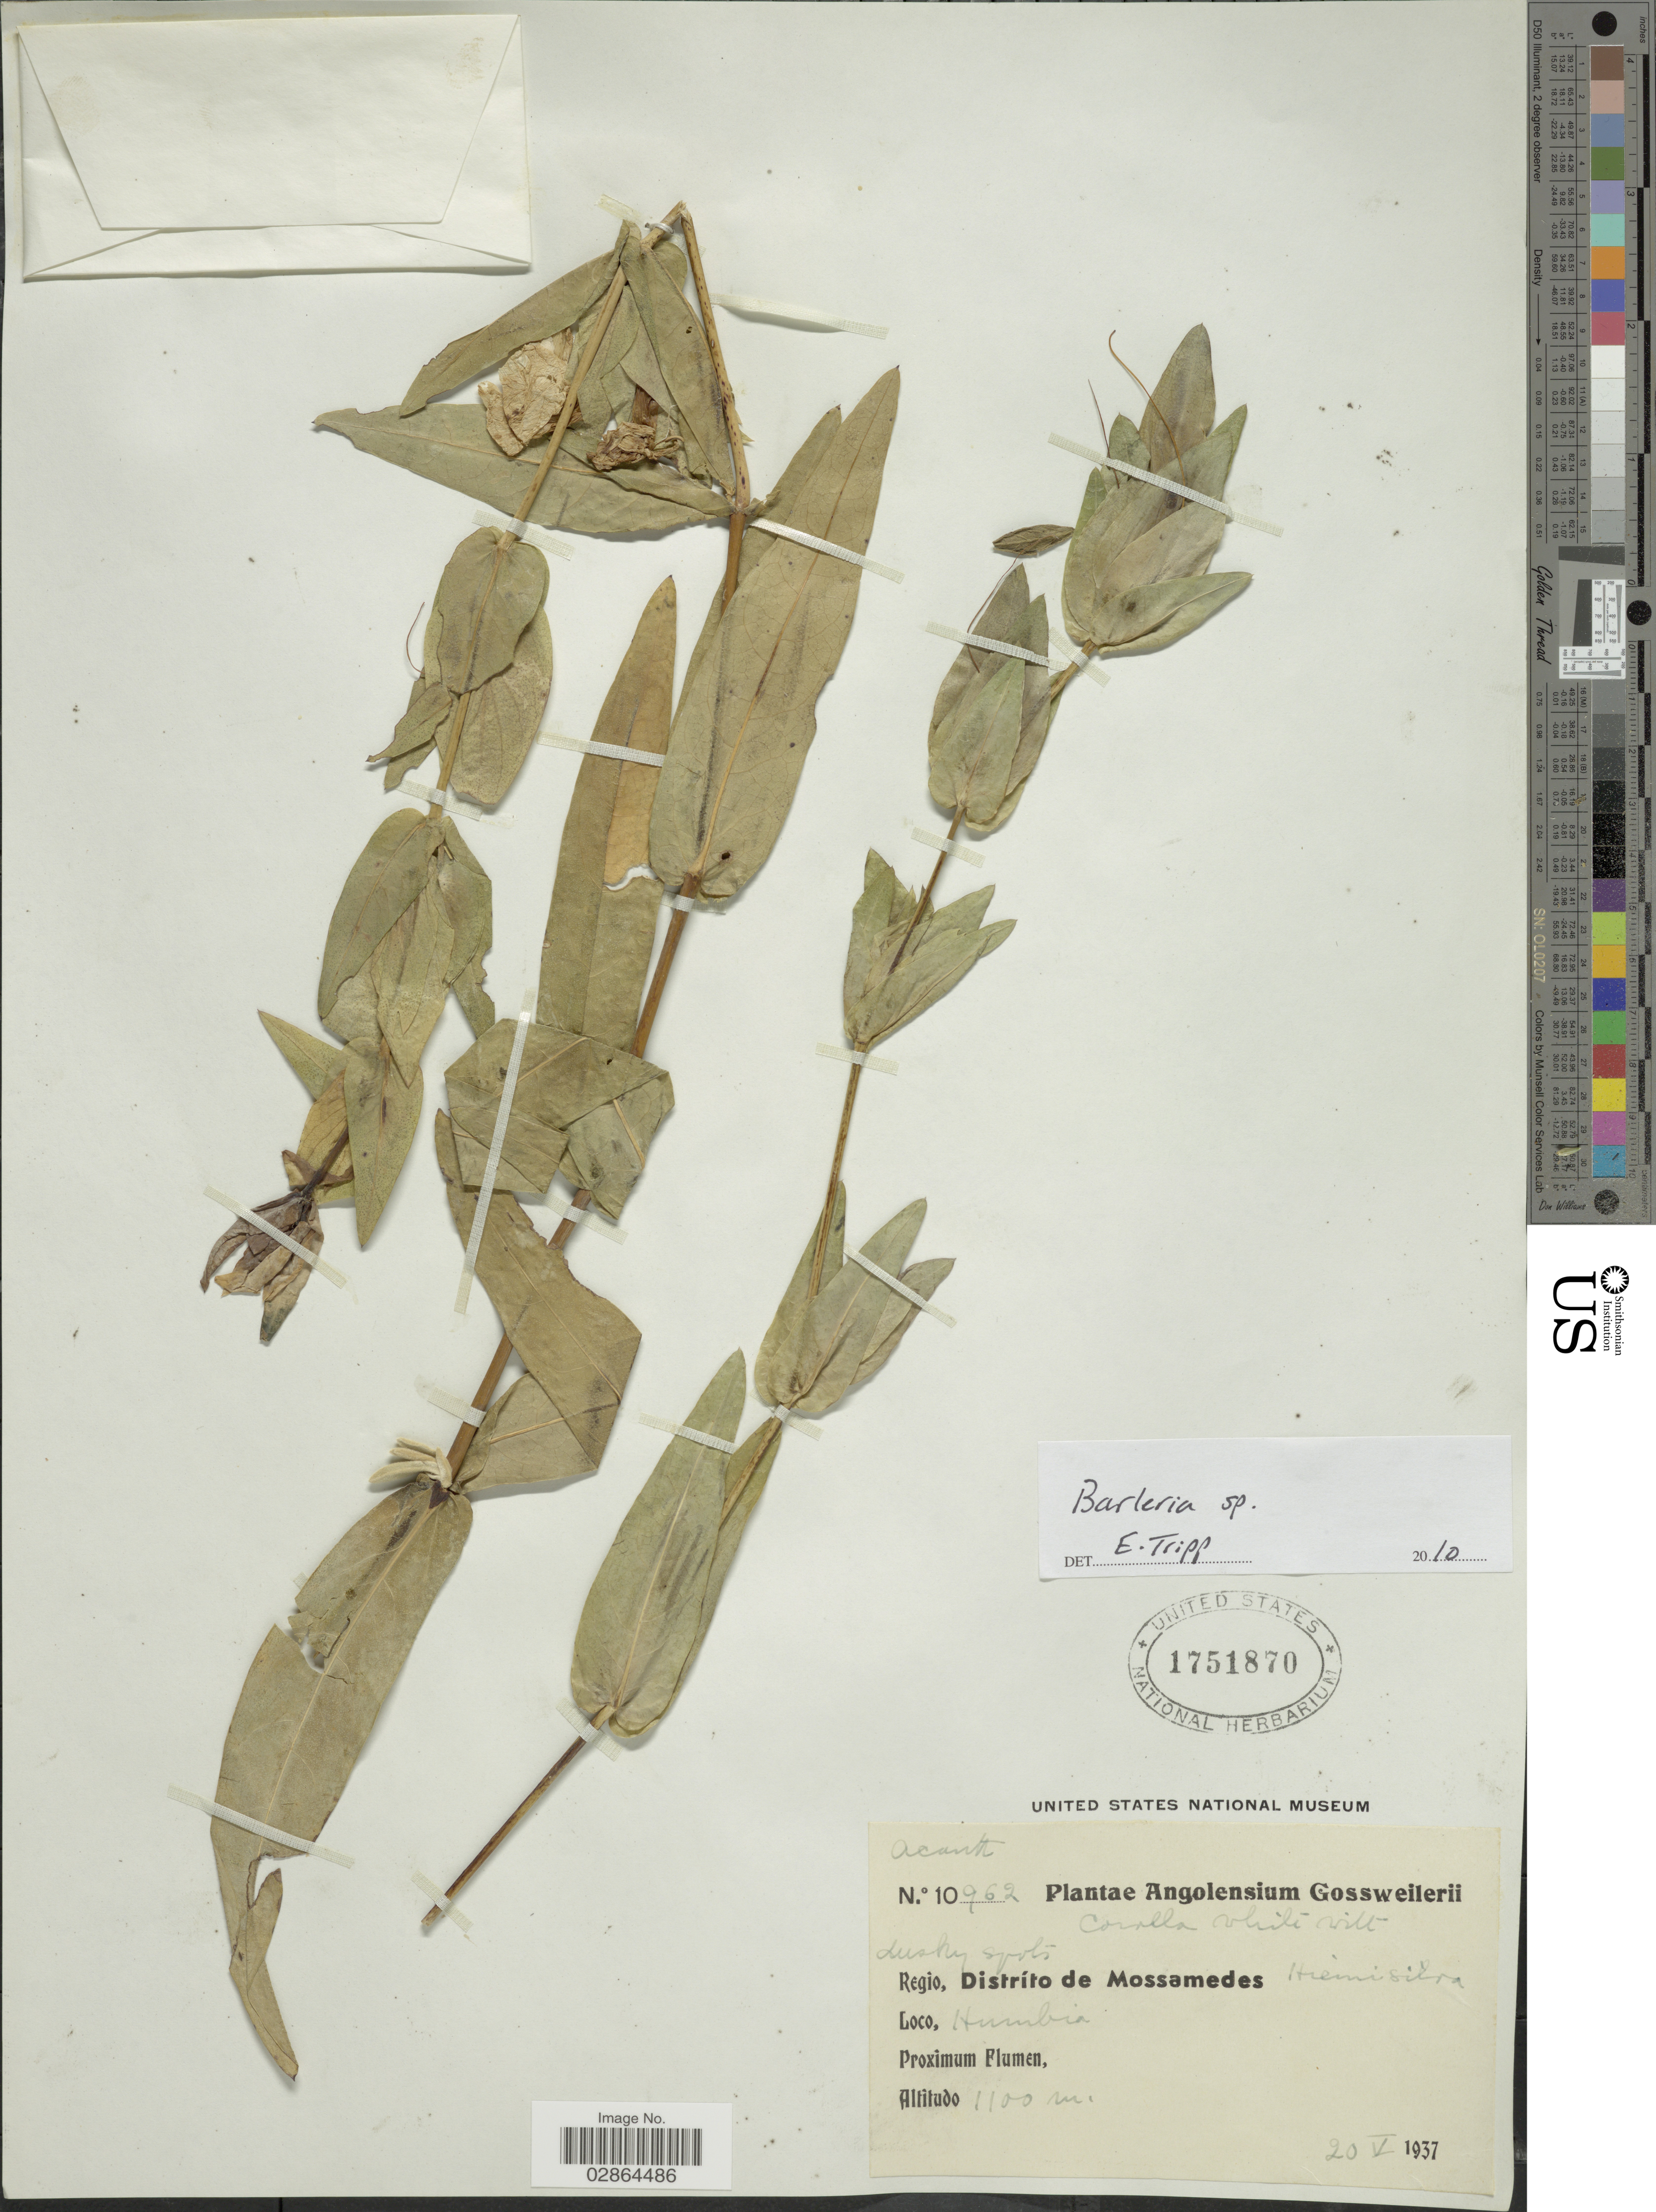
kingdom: Plantae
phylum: Tracheophyta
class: Magnoliopsida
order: Lamiales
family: Acanthaceae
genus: Barleria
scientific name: Barleria sp.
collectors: -. Gossweiler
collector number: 10962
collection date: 1937-05-20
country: Angola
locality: Regio Distrito de Mossamedes. Humbia.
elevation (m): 1100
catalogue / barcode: US 1751870